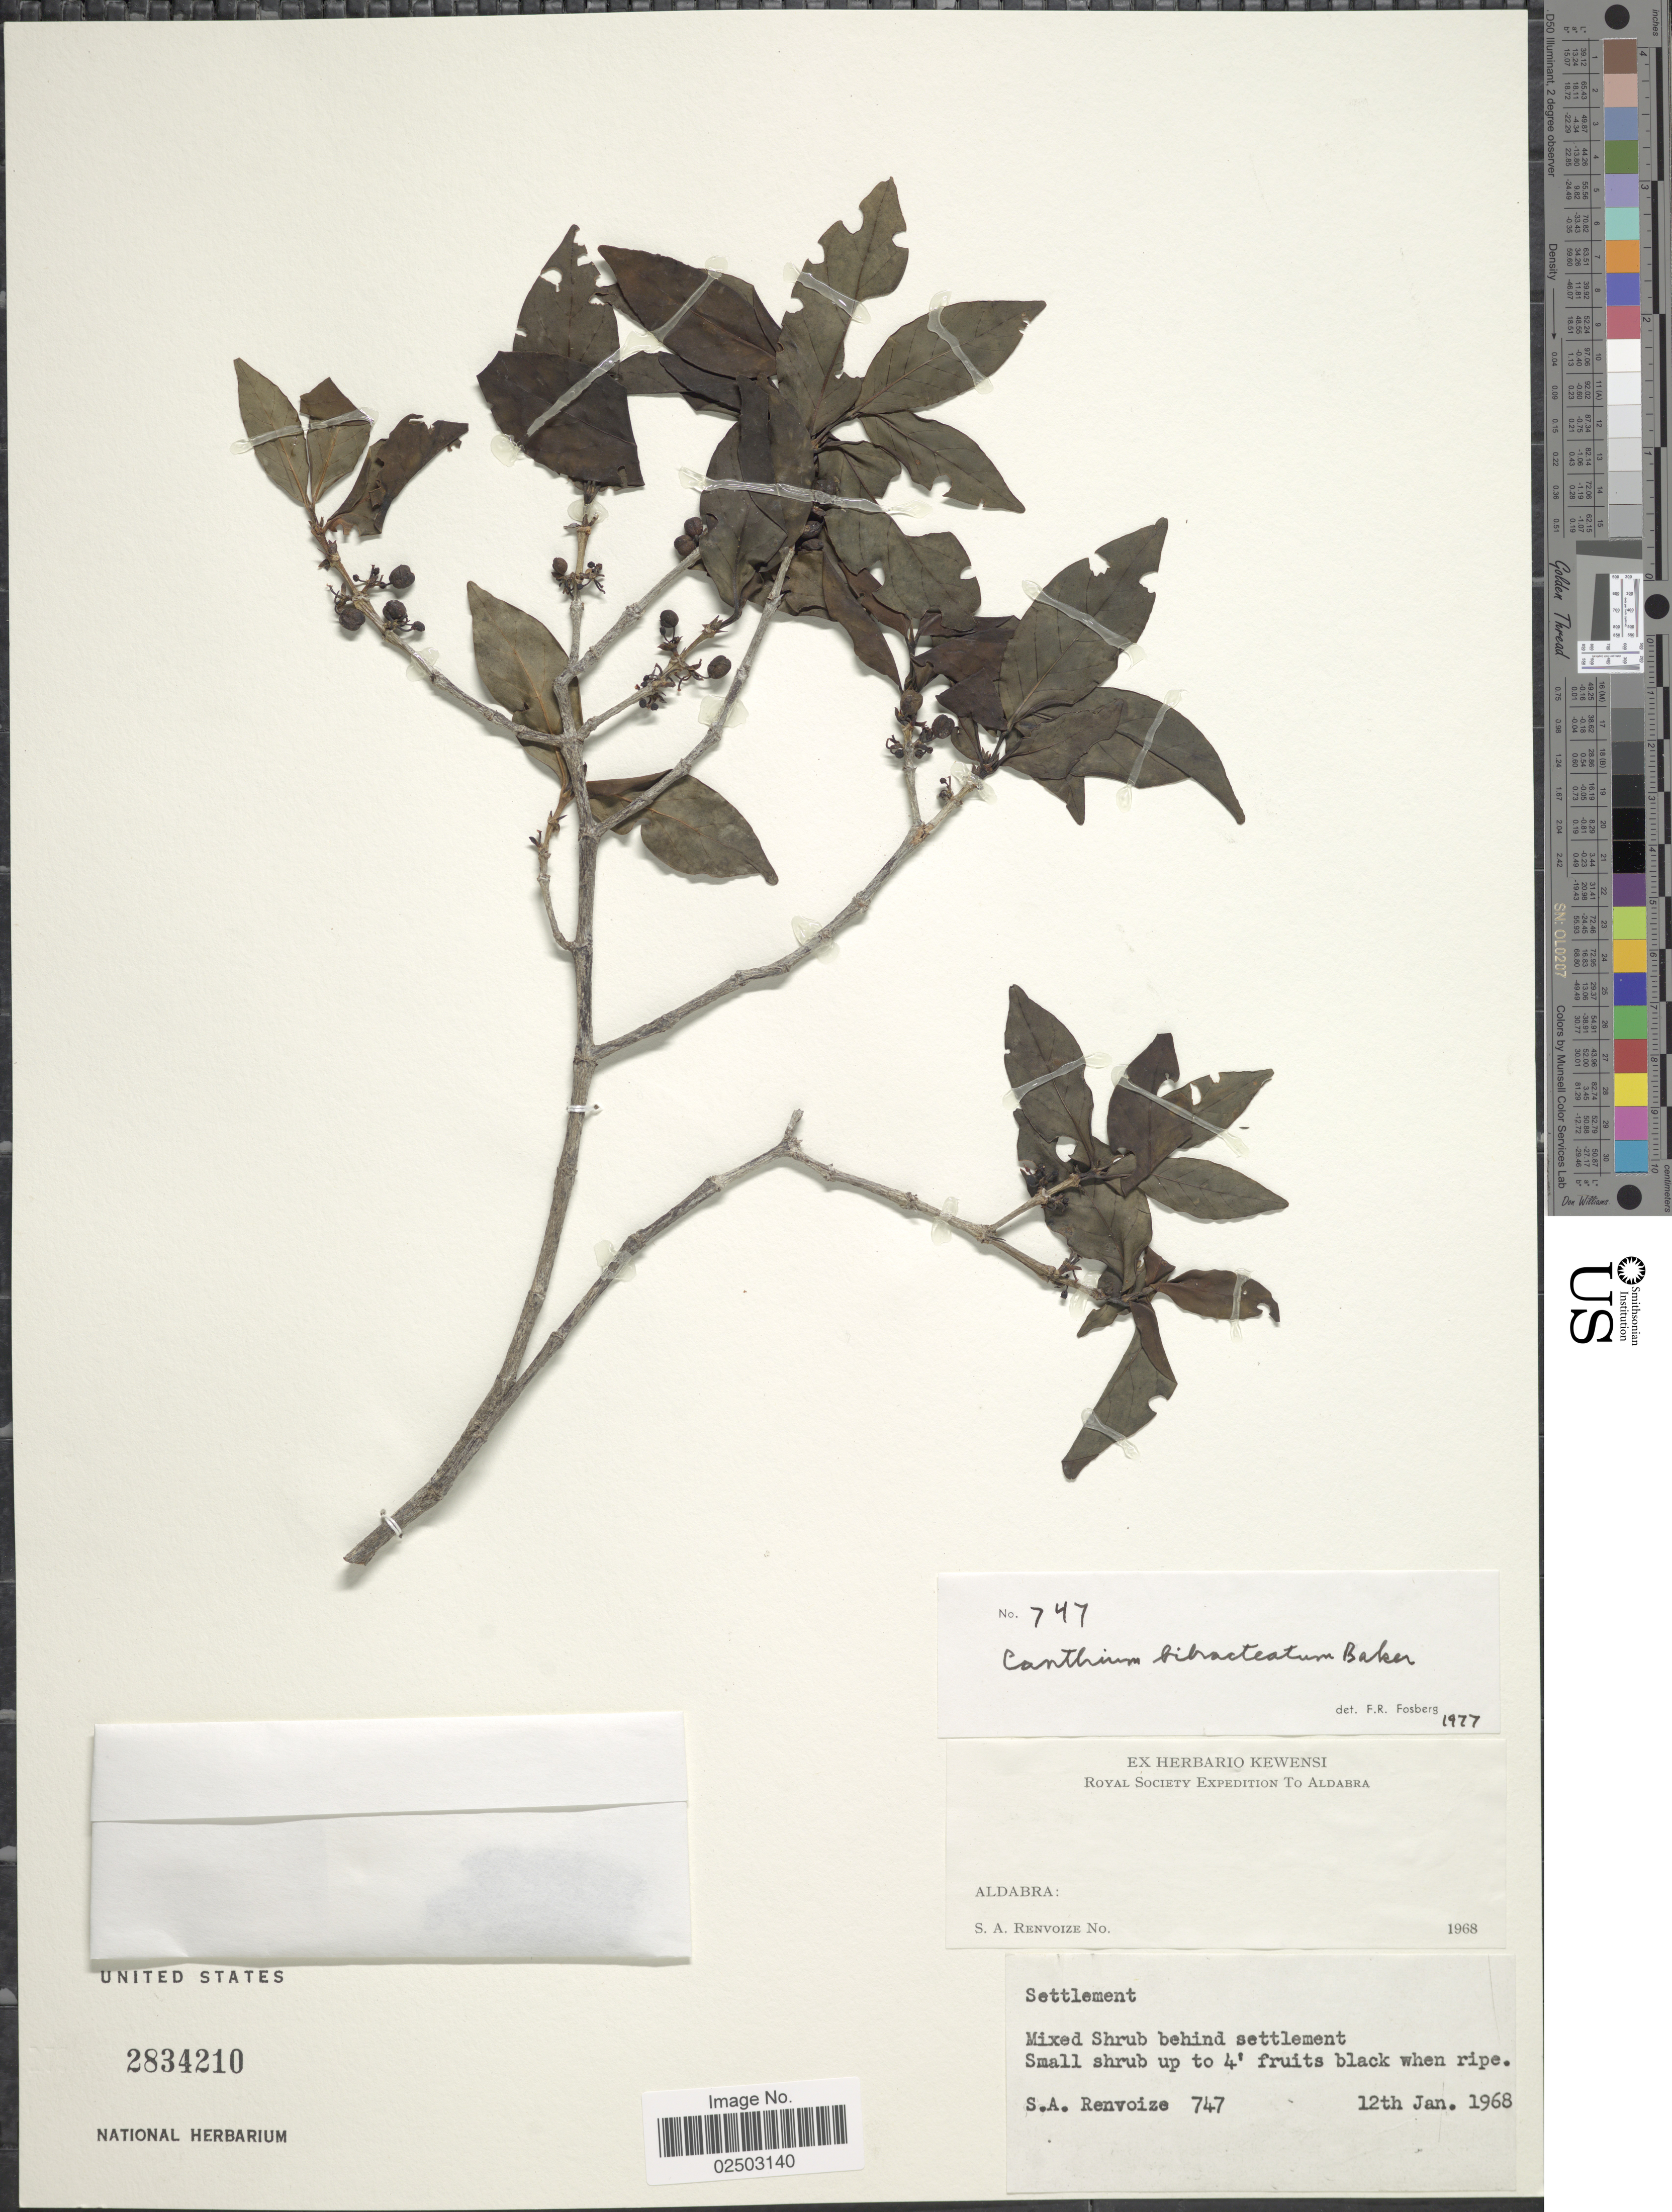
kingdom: Plantae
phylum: Tracheophyta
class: Magnoliopsida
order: Gentianales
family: Rubiaceae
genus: Canthium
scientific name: Canthium bibracteatum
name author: (Baker) Hiern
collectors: S. A. Renvoize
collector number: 747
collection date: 1968-01-12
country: Seychelles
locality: Aldabra, behind settlement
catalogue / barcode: US 2834210